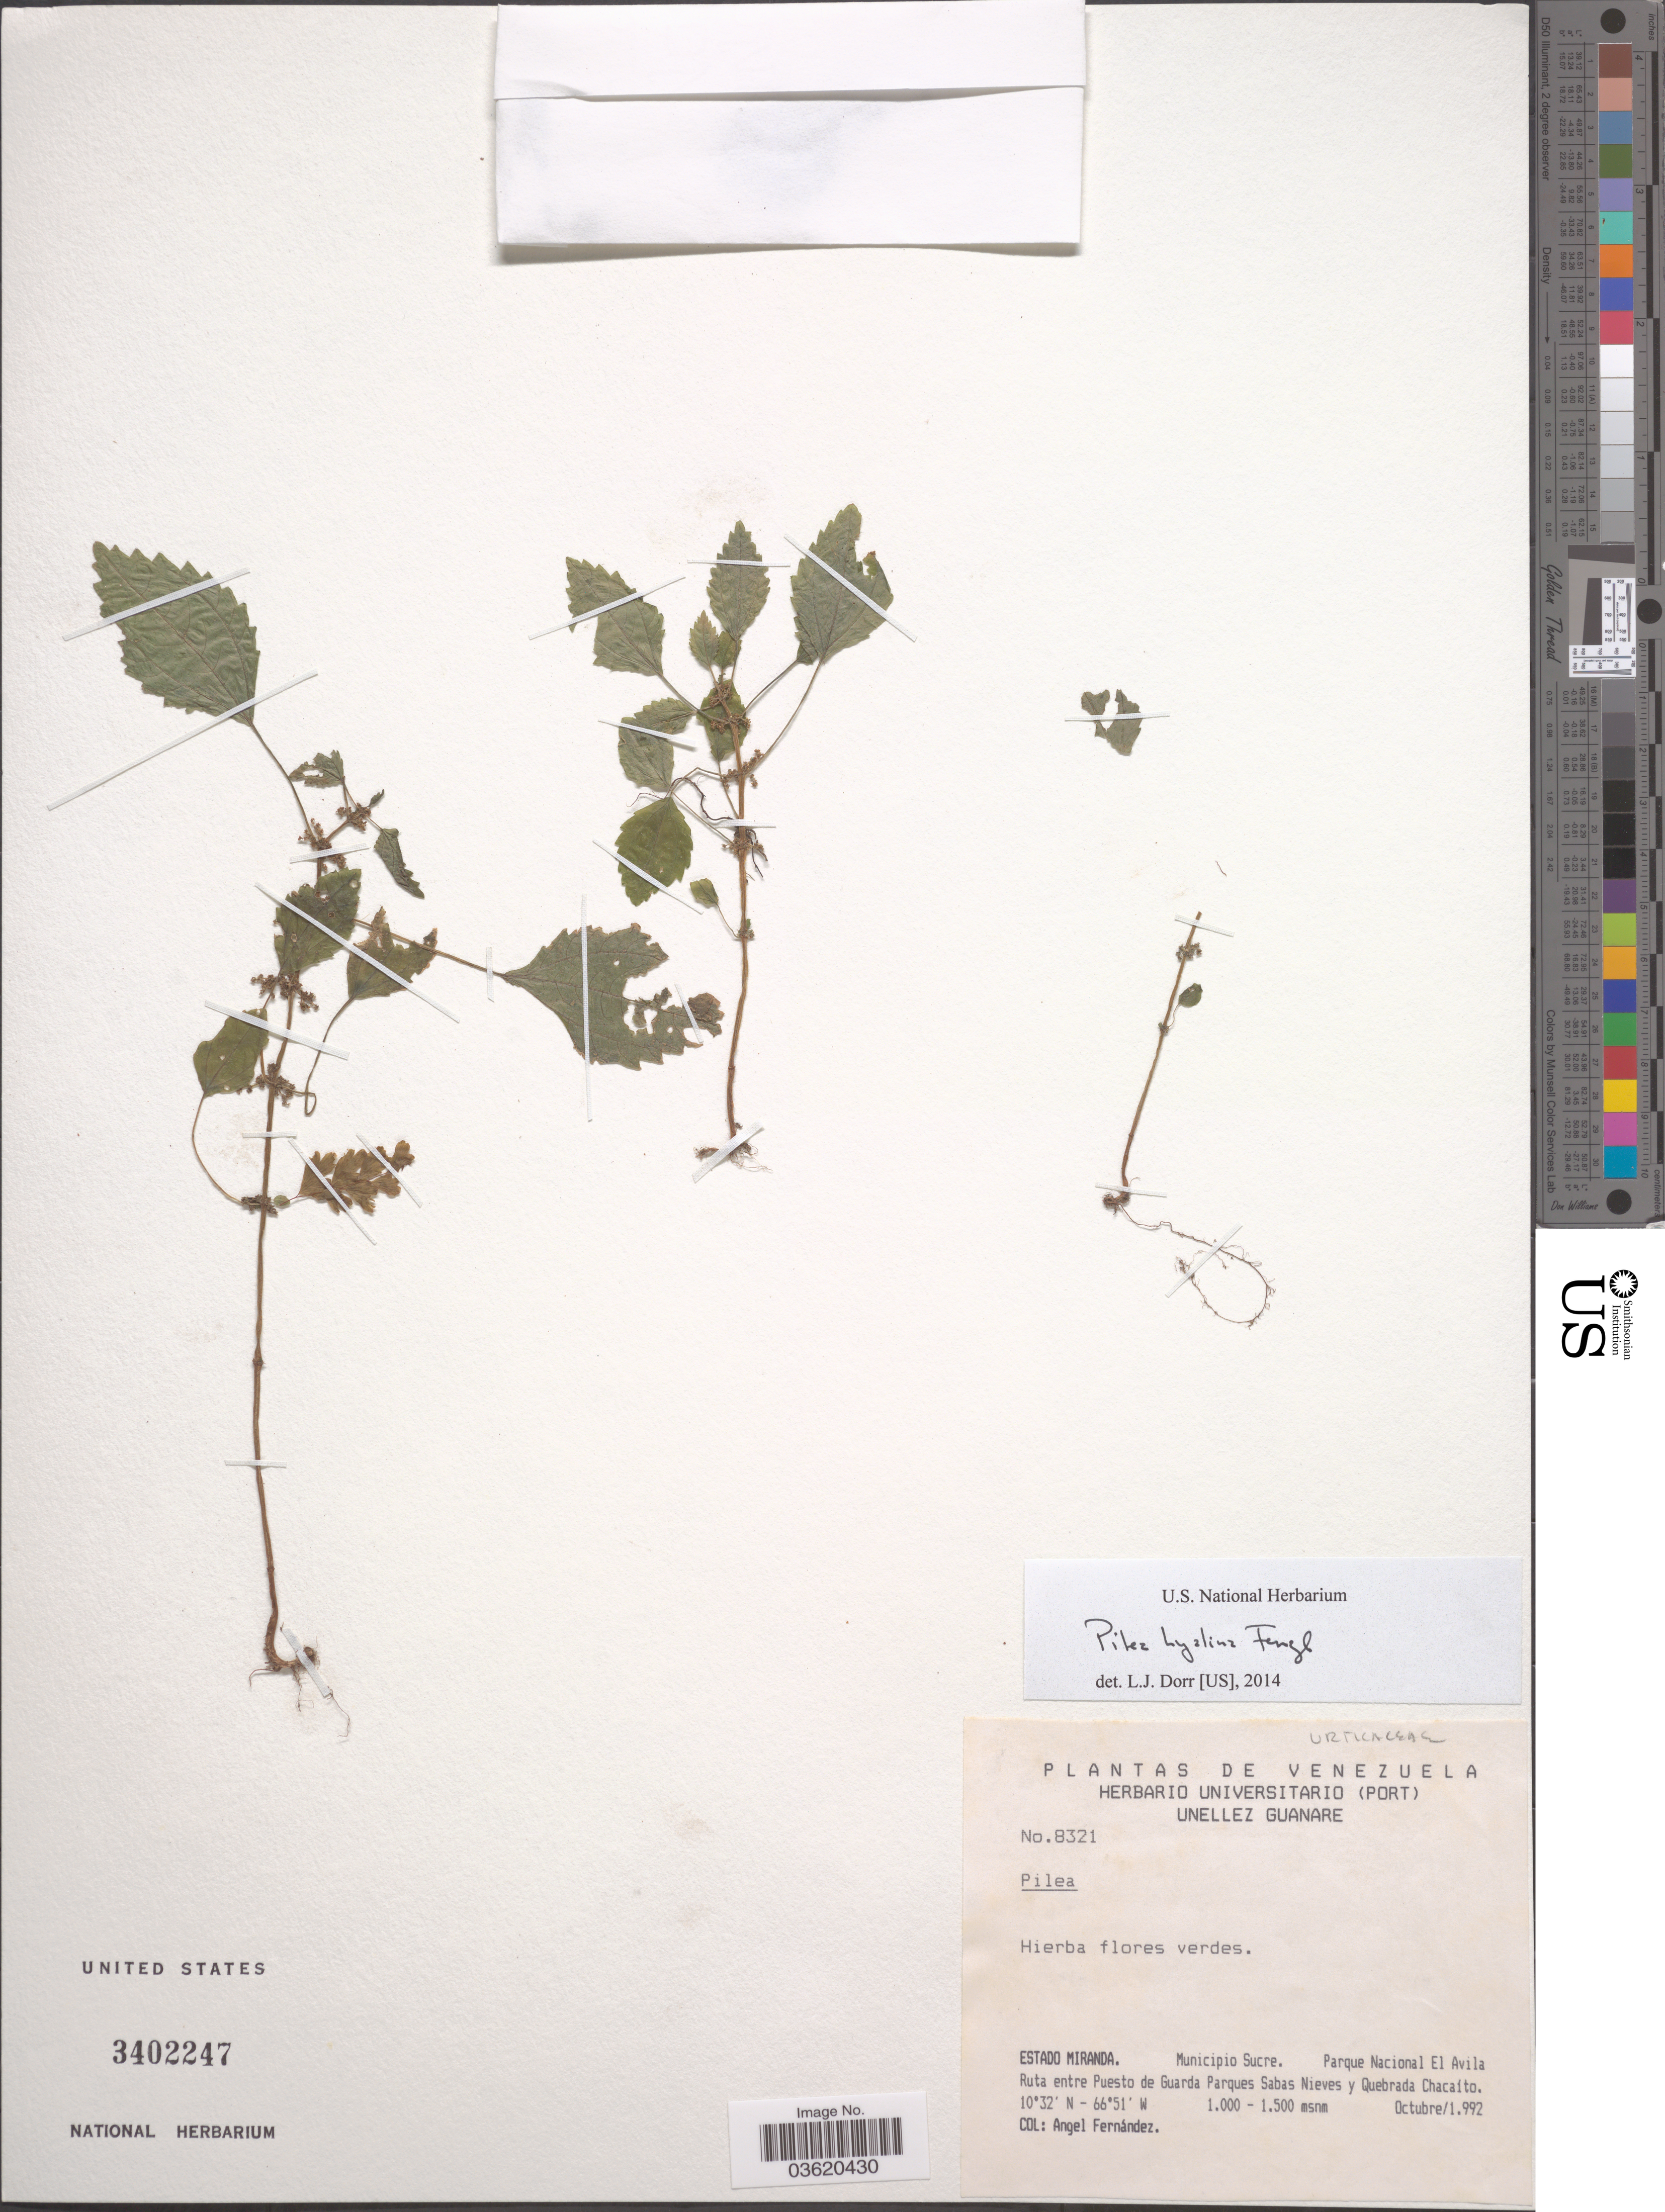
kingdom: Plantae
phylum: Tracheophyta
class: Magnoliopsida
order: Rosales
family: Urticaceae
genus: Pilea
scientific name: Pilea hyalina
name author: Fenzl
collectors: Á. Fernández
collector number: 8321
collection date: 1992-10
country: Venezuela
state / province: Miranda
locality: Municipio Sucre. Parque Nacional El Avila. Ruta entre Puesto de Guarda Parques Sabas Nieves y Quebrada Cahcaíto.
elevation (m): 1000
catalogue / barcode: US 3402247